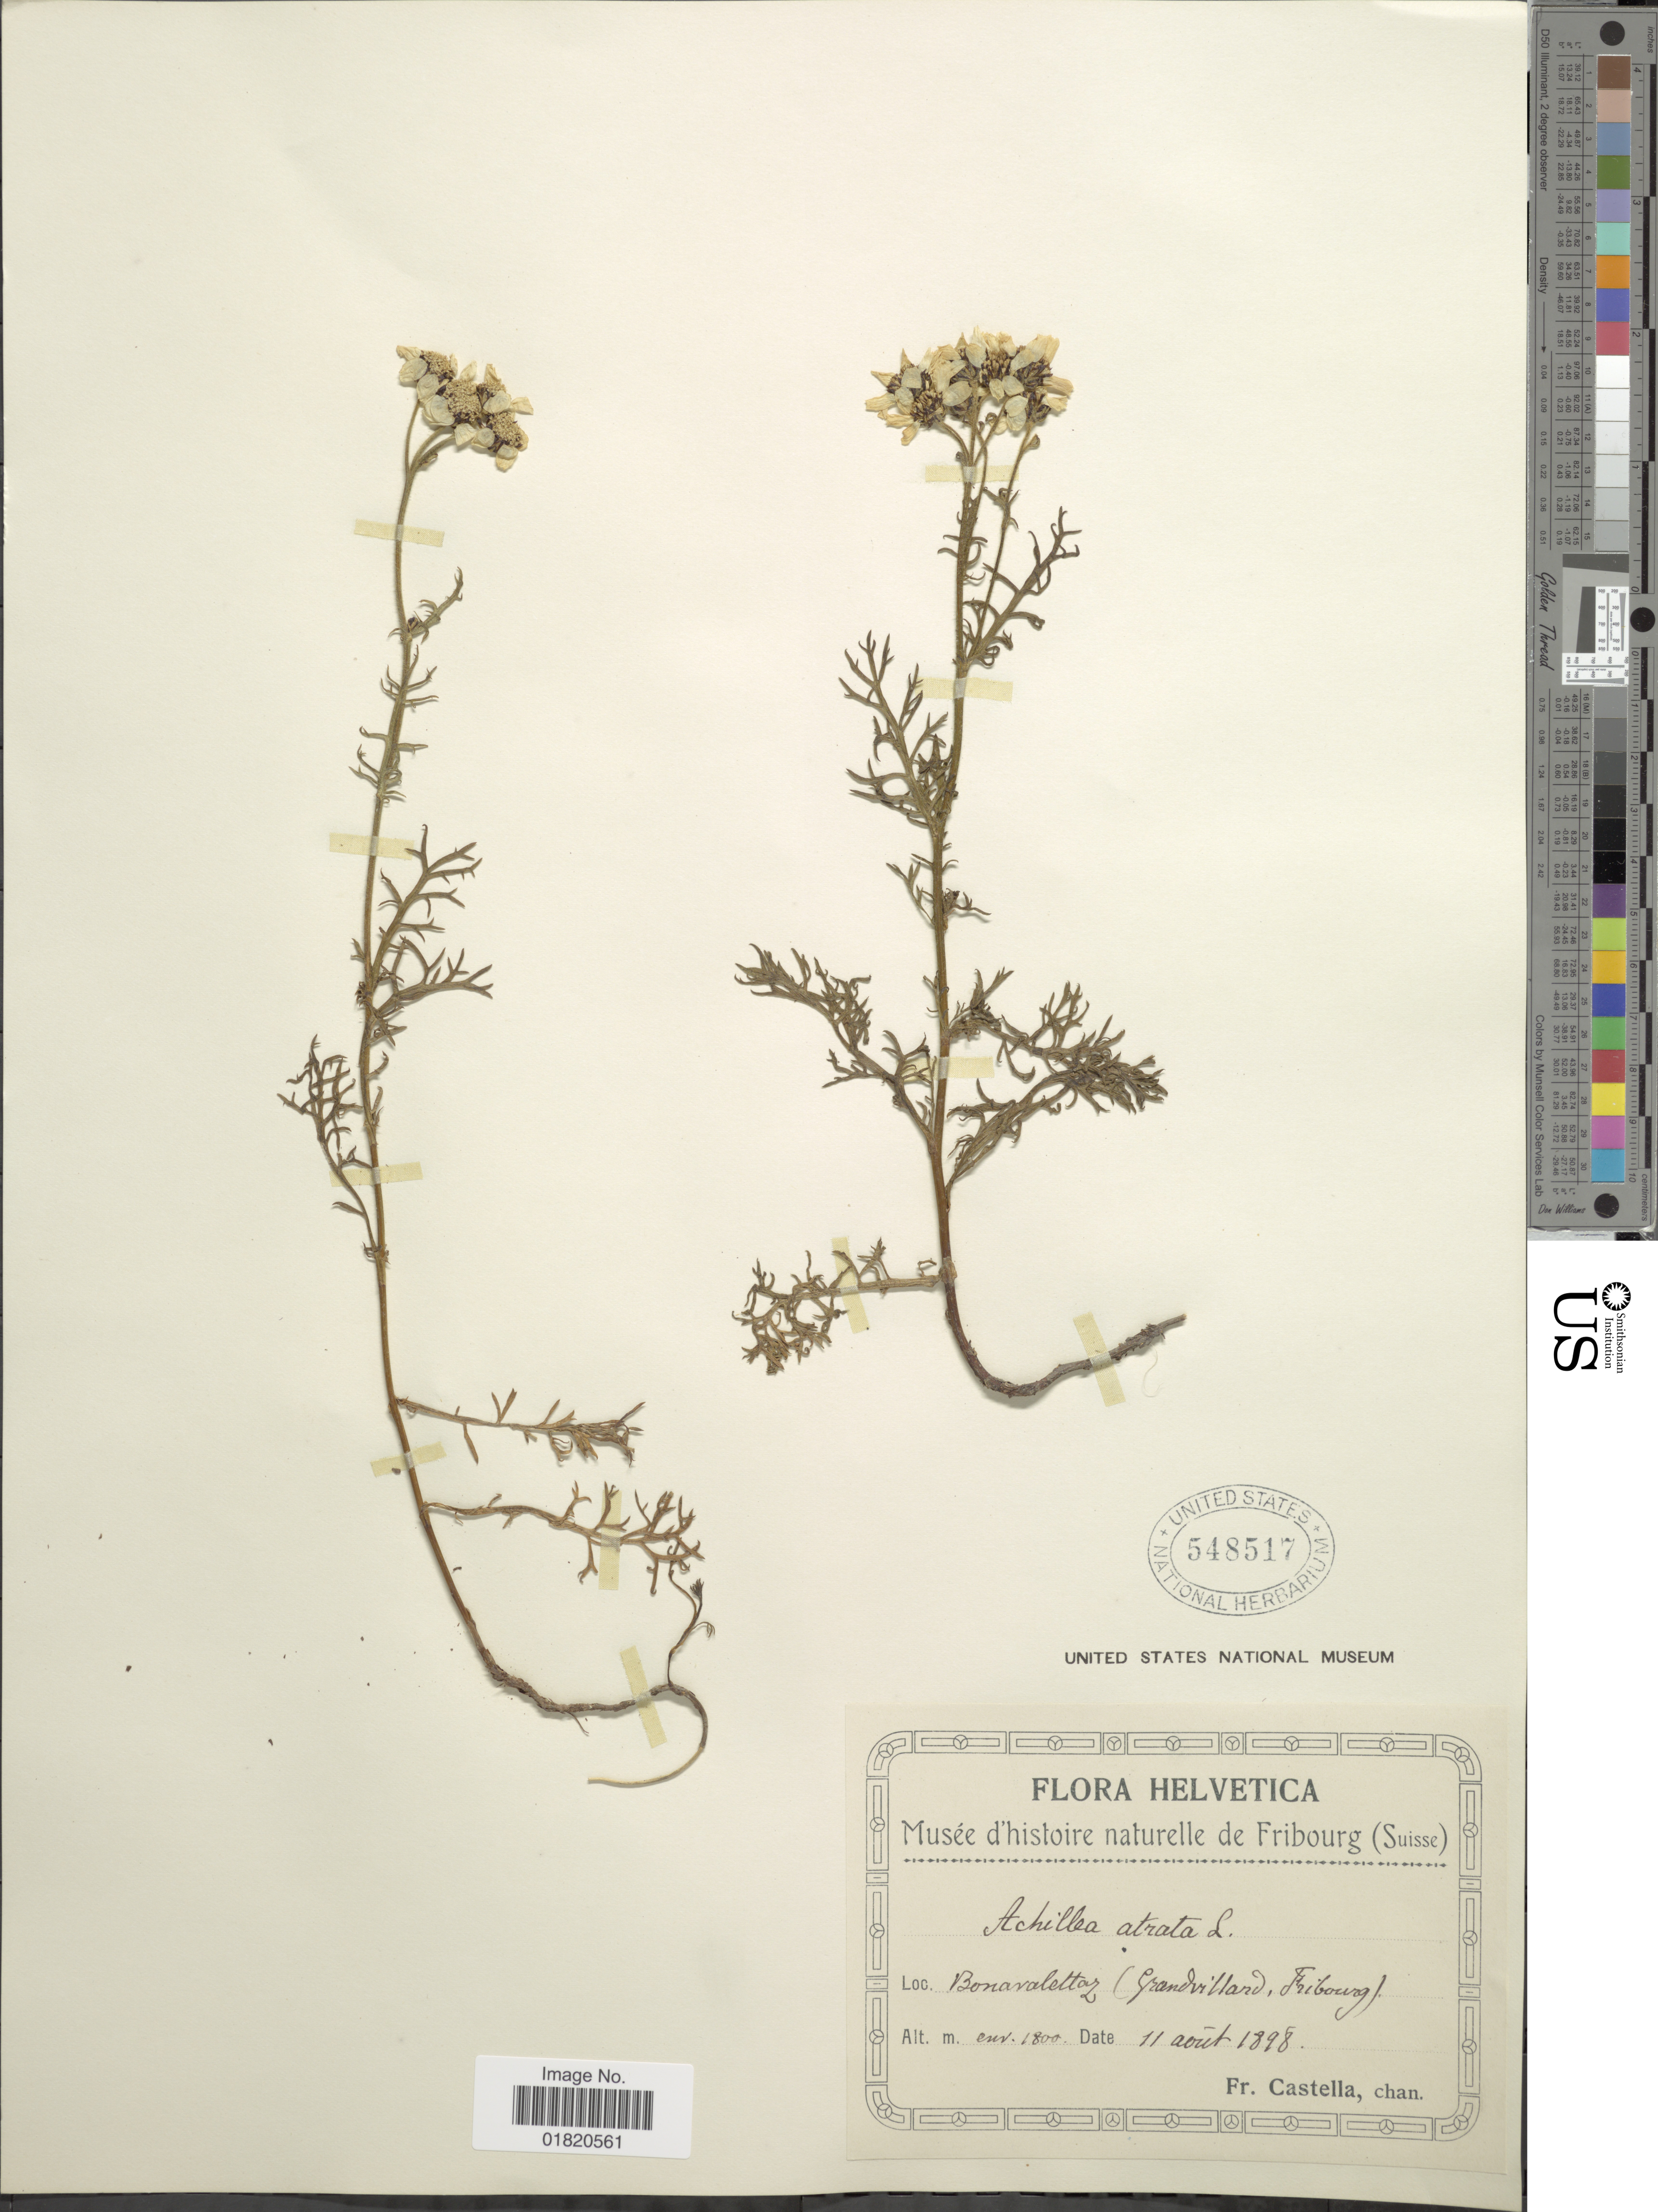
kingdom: Plantae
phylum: Tracheophyta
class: Magnoliopsida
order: Asterales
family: Asteraceae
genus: Achillea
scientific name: Achillea atrata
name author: L.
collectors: Fr. Castella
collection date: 1898-08-11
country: Switzerland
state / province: Fribourg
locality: Bonavalettaz (Grandvilland, Fribourg)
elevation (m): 1800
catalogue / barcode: US 548517